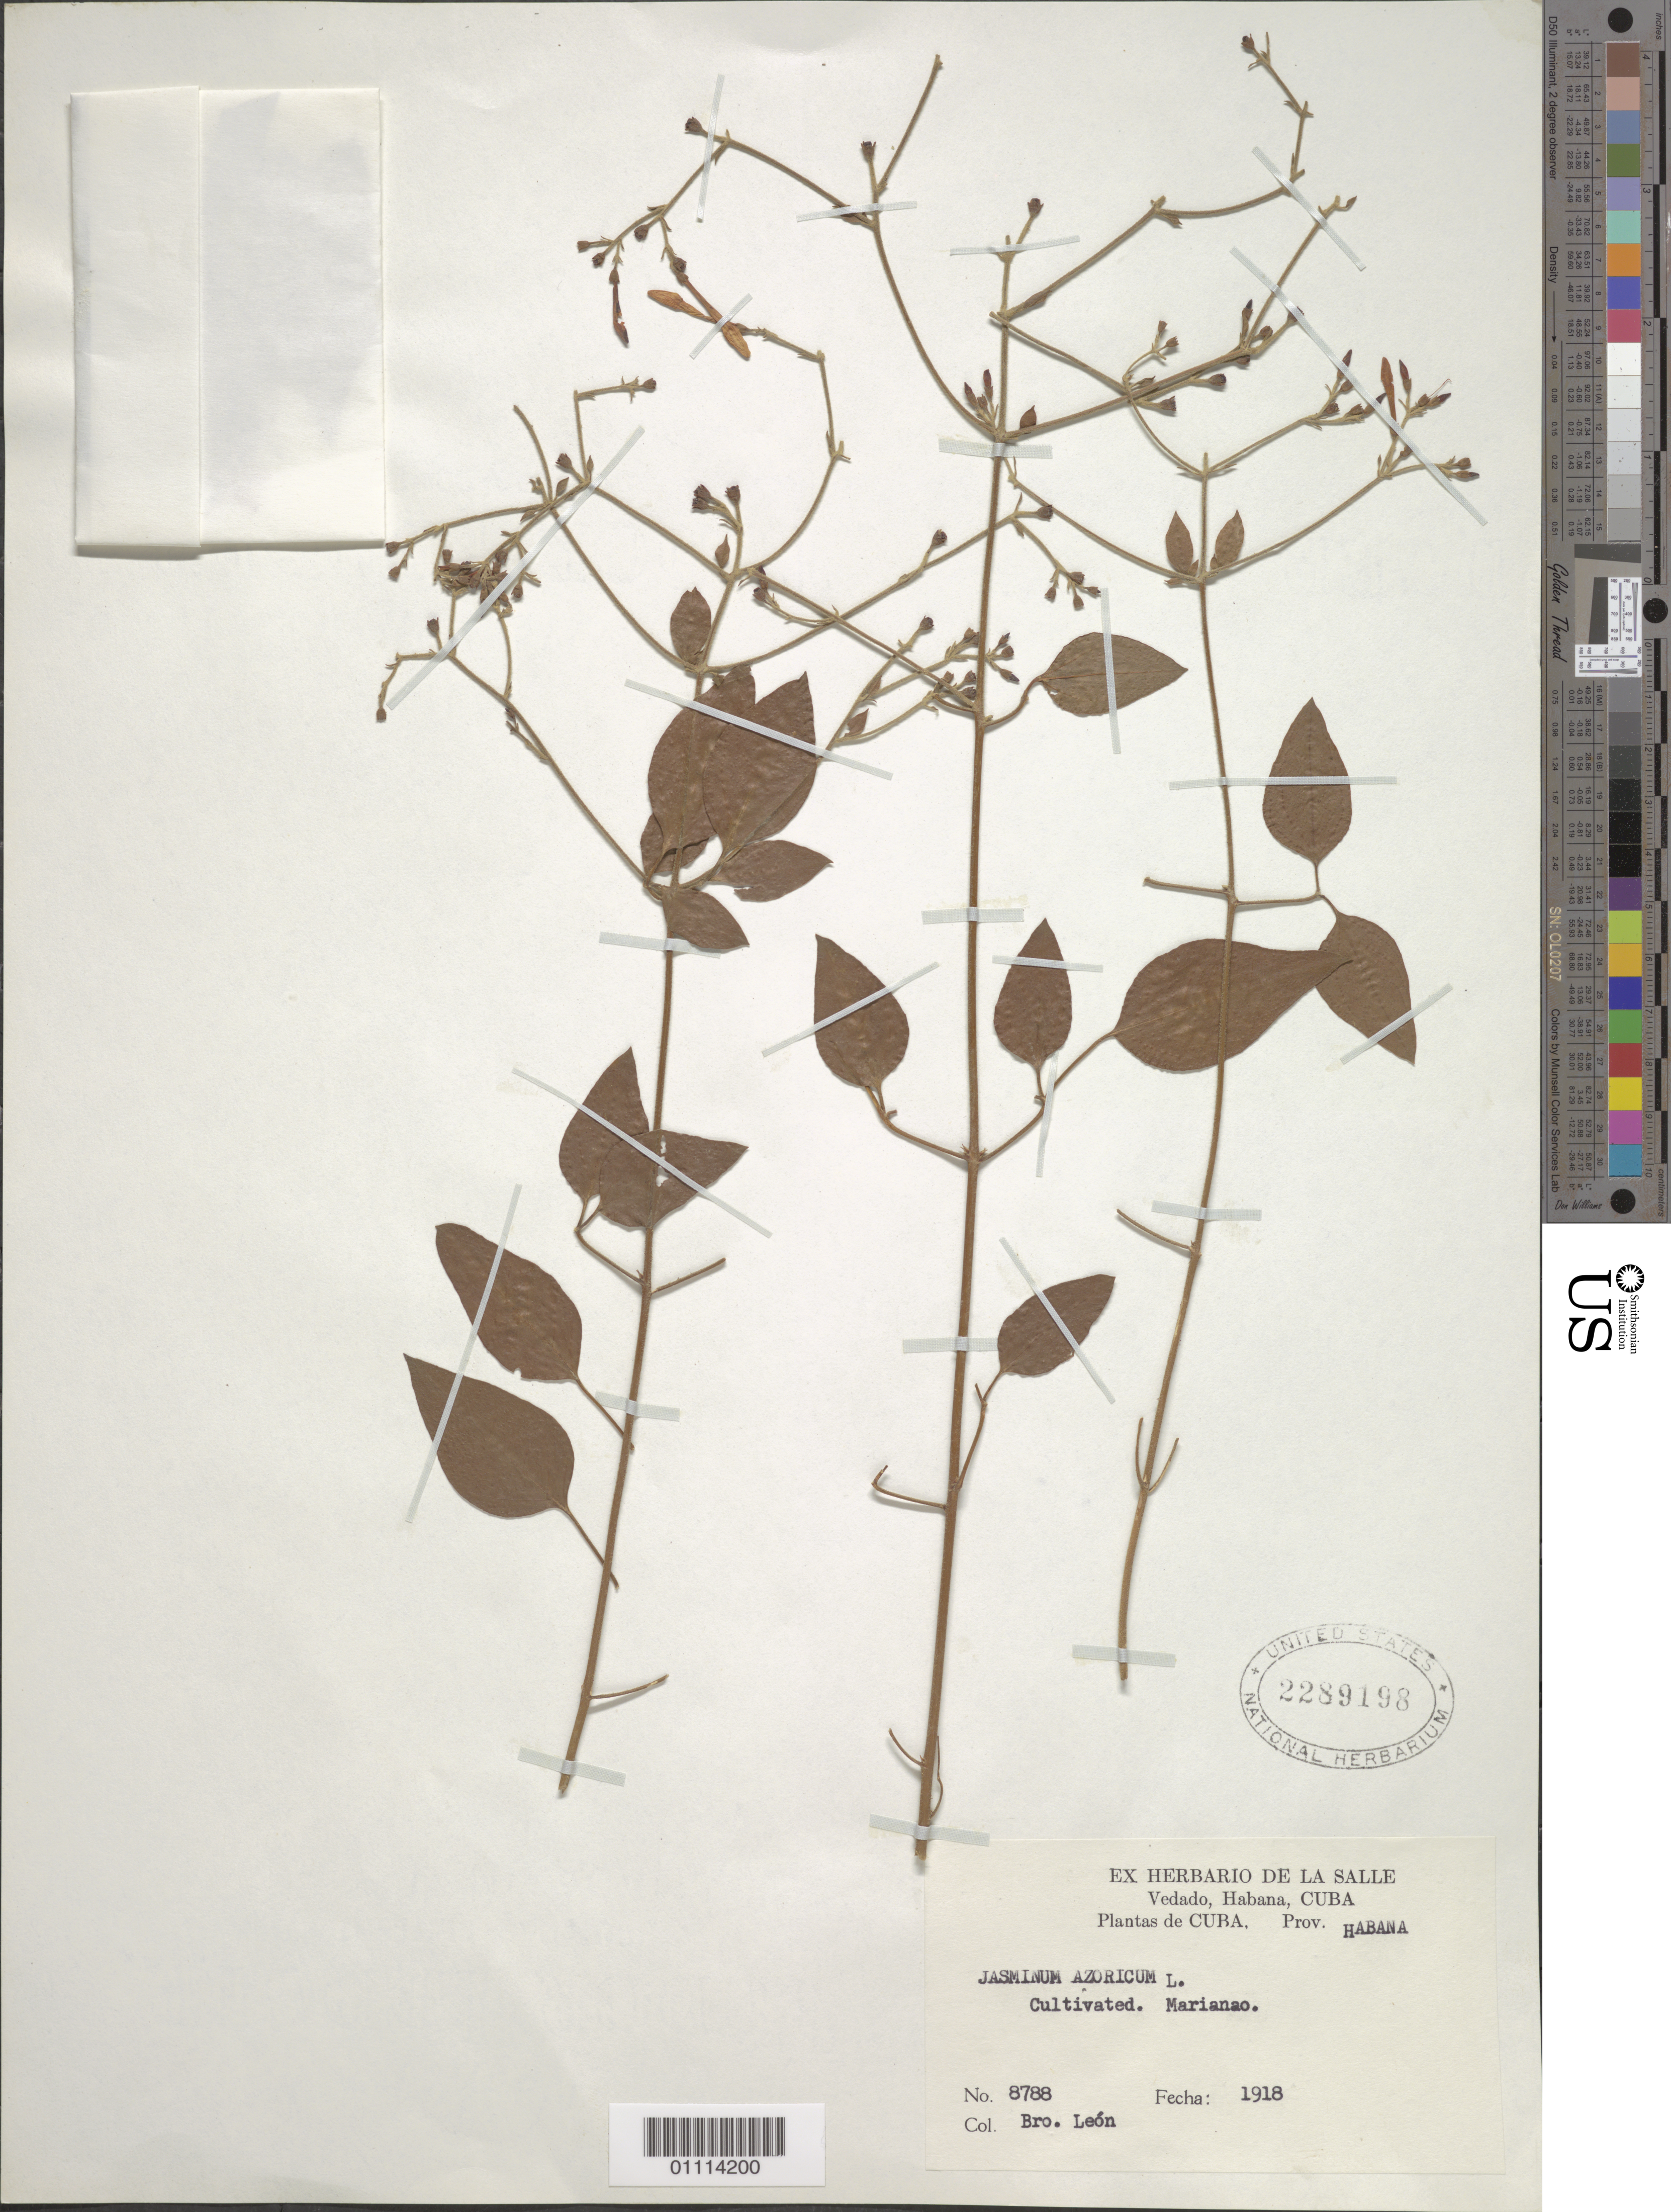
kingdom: Plantae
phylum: Tracheophyta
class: Magnoliopsida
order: Lamiales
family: Oleaceae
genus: Jasminum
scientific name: Jasminum azoricum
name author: L.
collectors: Bro. León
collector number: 8788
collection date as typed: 1918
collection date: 1918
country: Cuba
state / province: La Habana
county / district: Municipio Playa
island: Cuba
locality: Playa de Marianao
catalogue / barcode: US 2289198